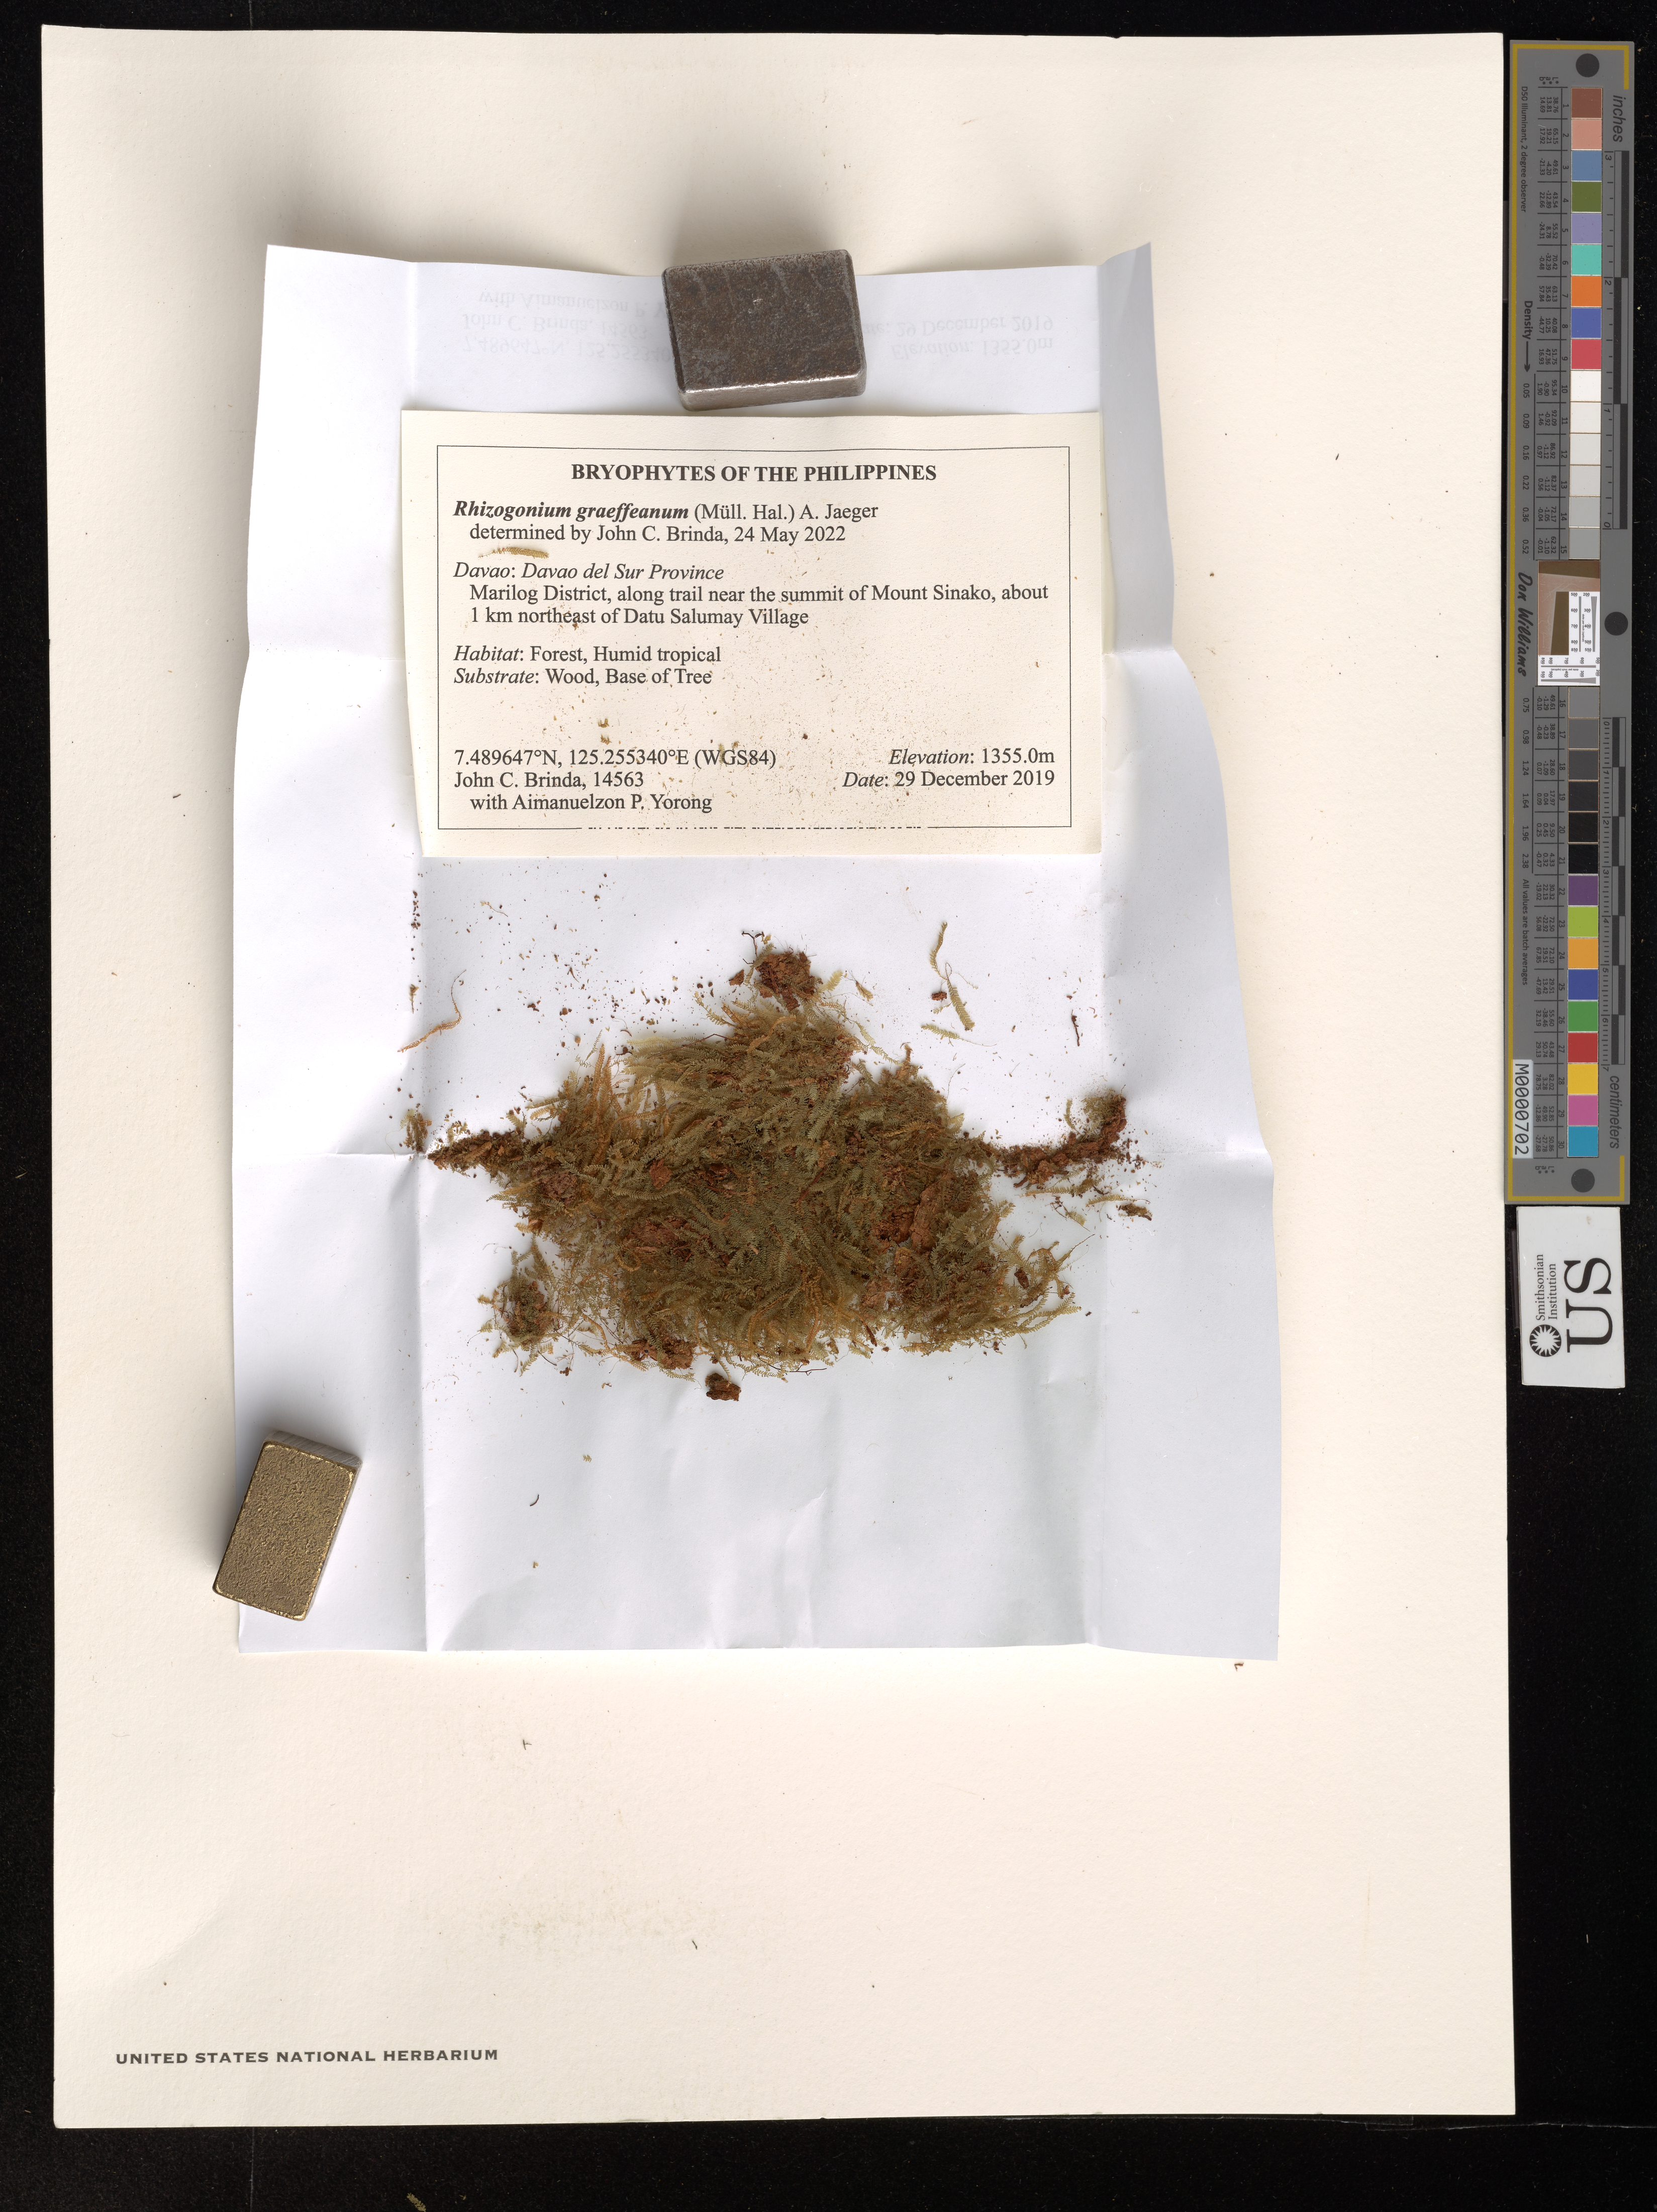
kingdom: Plantae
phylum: Bryophyta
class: Bryopsida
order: Rhizogoniales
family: Rhizogoniaceae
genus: Rhizogonium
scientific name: Rhizogonium graeffeanum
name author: (Müll. Hal.) A. Jaeger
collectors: J. Brinda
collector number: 14563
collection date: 2019-12-29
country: Philippines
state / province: Davao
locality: Davao del Sur Province. Marilog District, along trail near the summit of Mount Sinako, about 1 km northeast of Datu Salumay Village. (WGS84).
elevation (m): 1355